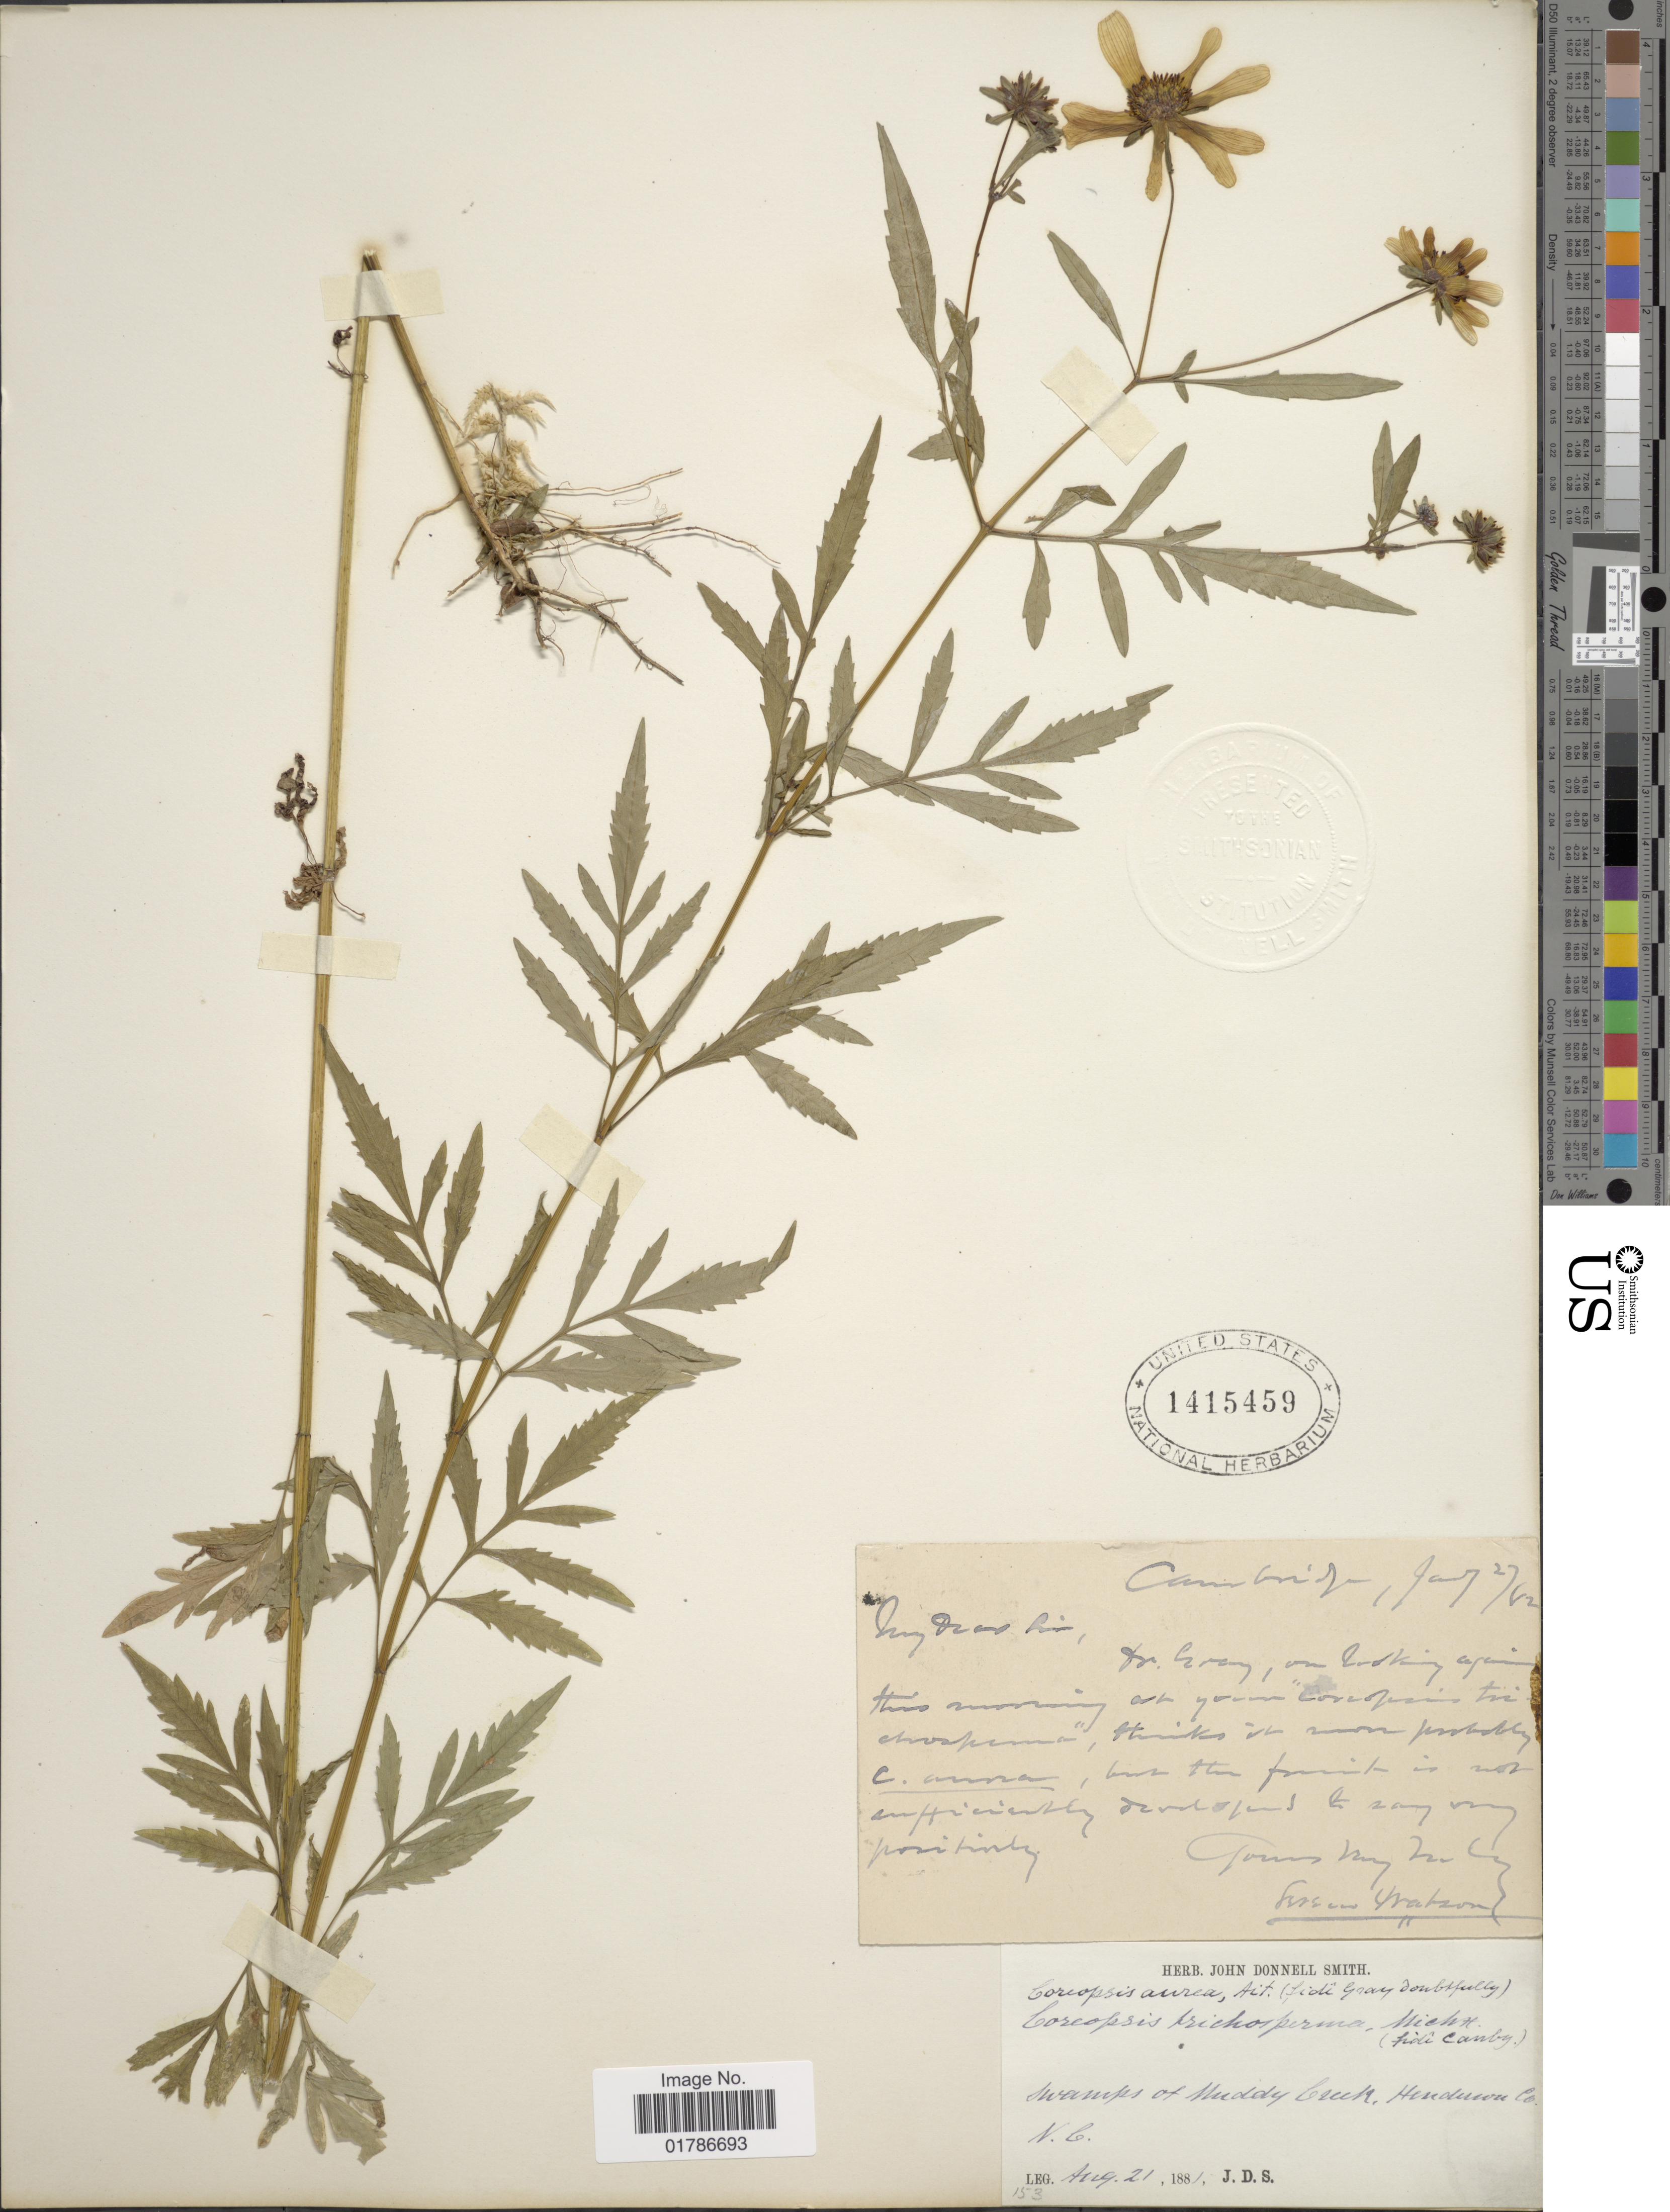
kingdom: Plantae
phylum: Tracheophyta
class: Magnoliopsida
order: Asterales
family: Asteraceae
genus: Bidens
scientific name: Bidens mitis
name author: (Michx.) Sherff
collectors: J. Donnell Smith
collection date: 1881-08-21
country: United States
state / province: North Carolina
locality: Swamps of Muddy Creek, Henderson Co.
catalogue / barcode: US 1415459